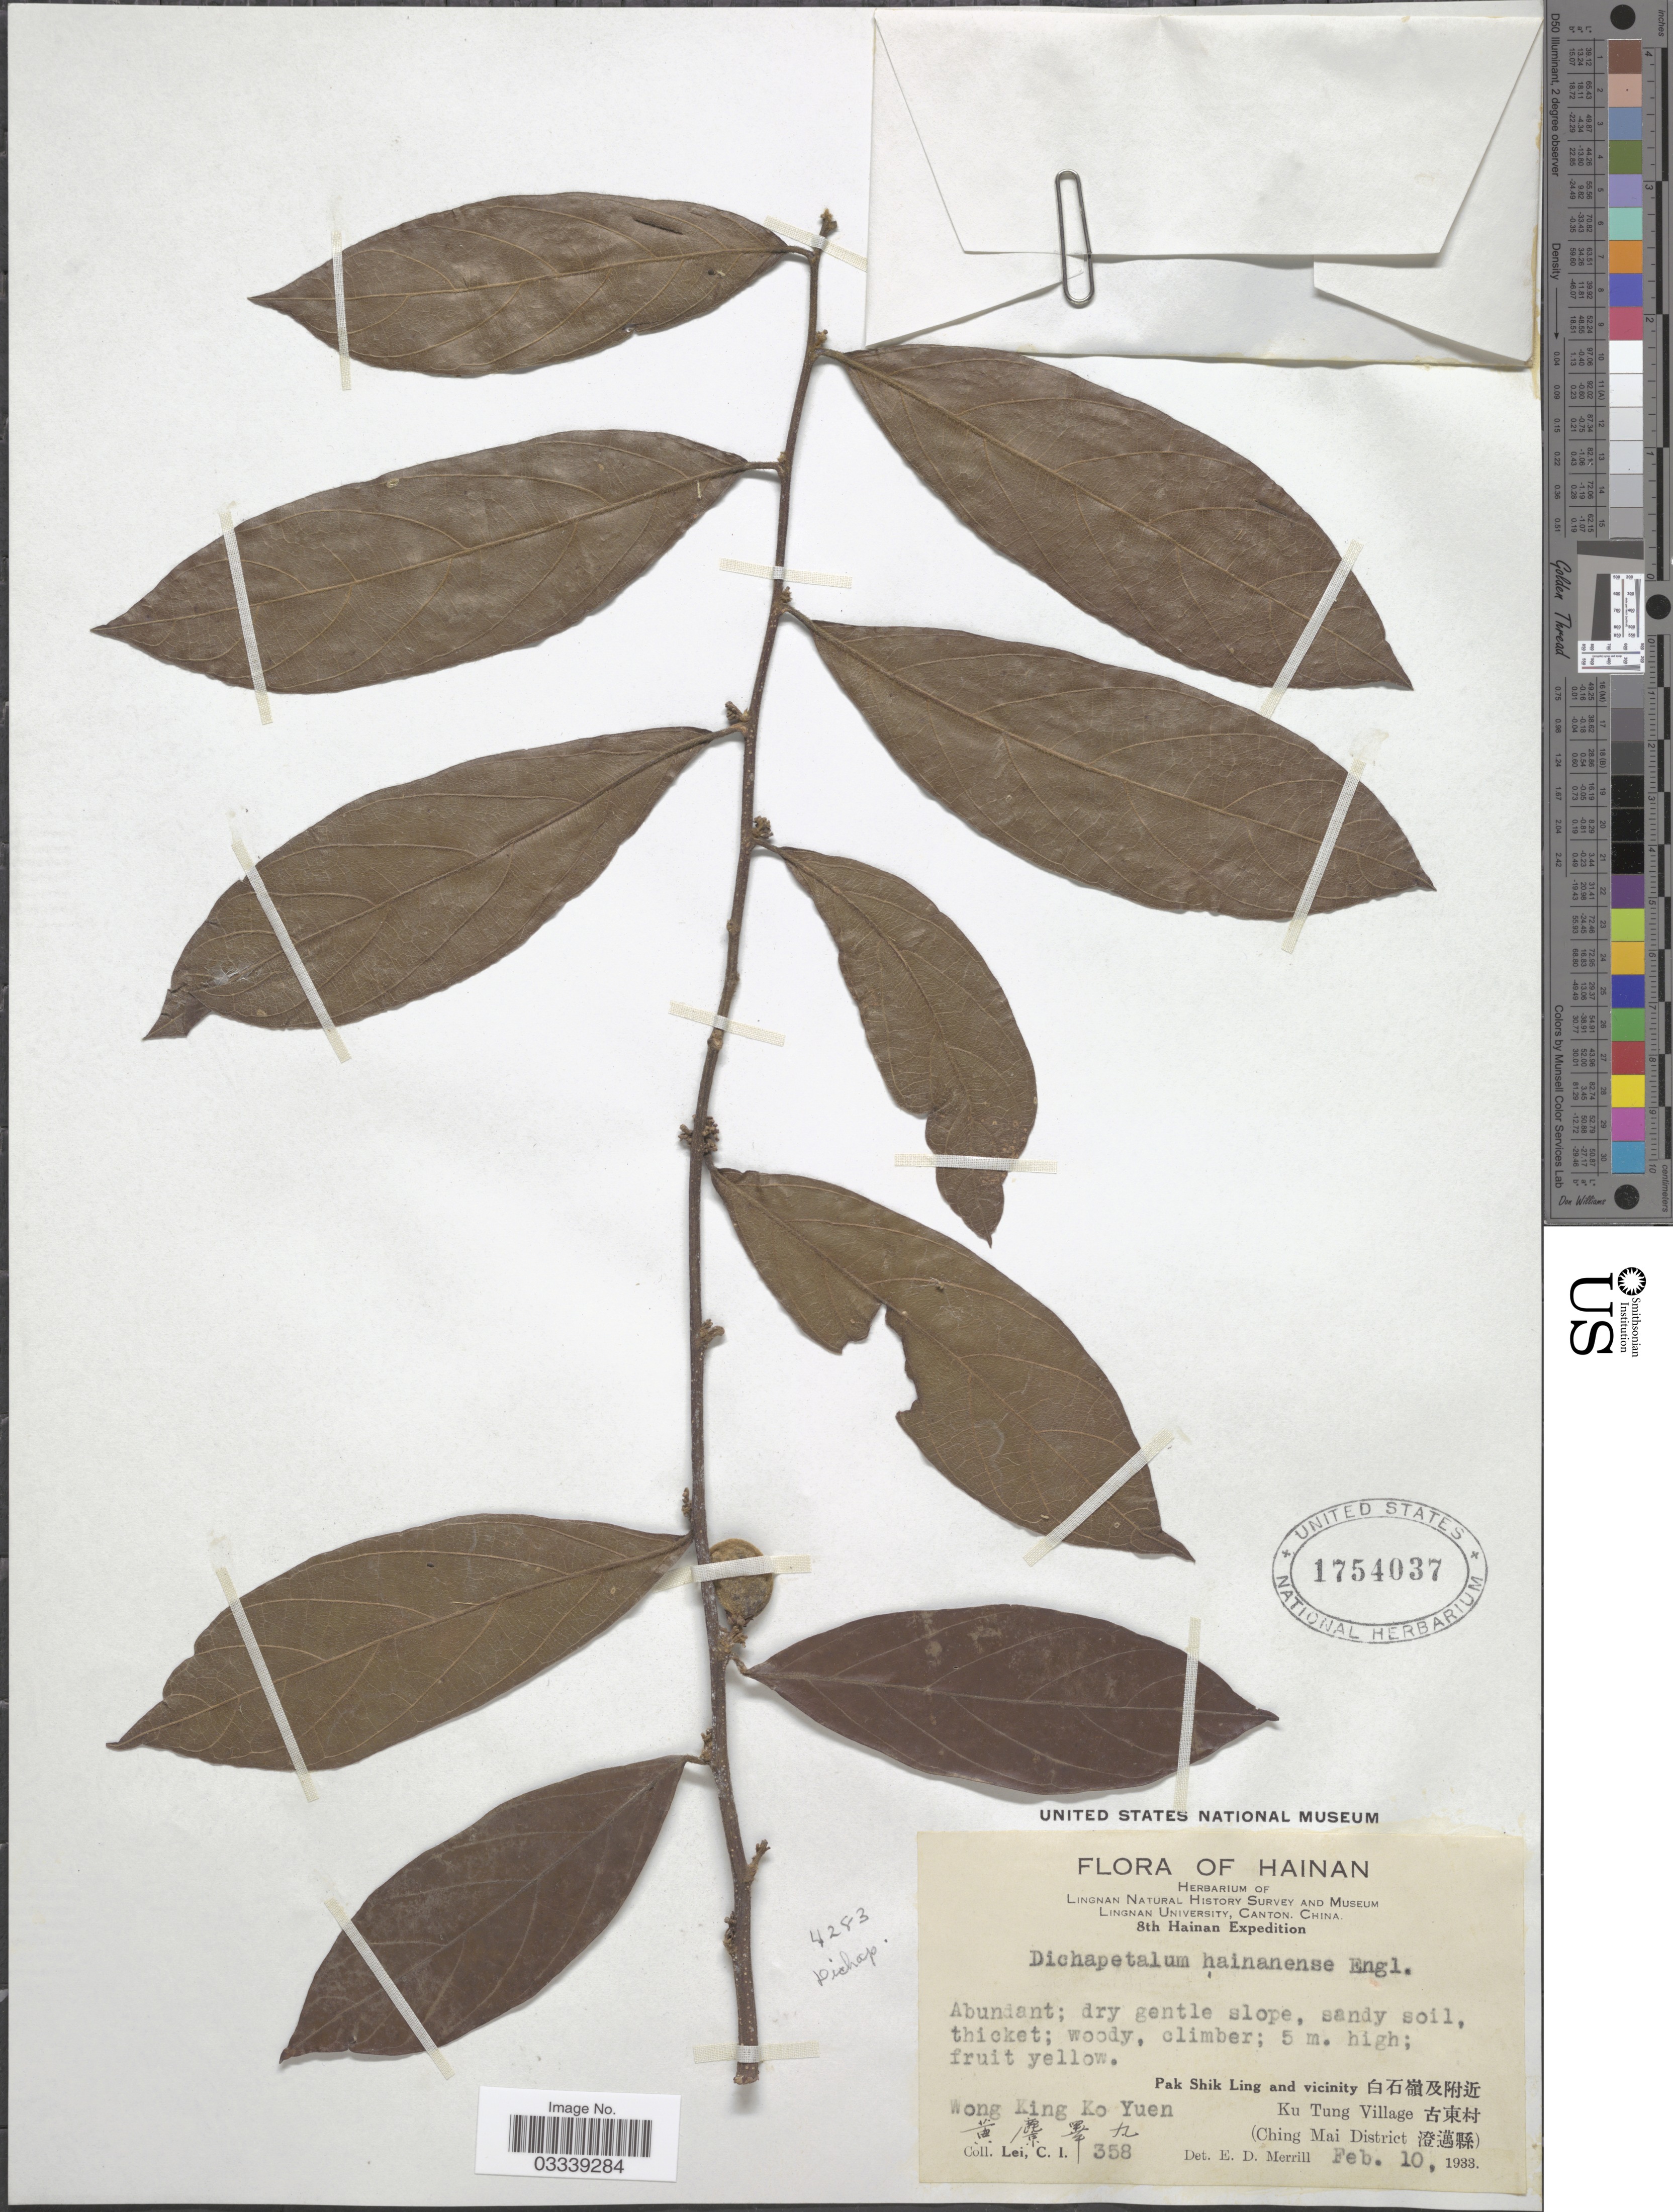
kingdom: Plantae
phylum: Tracheophyta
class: Magnoliopsida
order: Malpighiales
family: Dichapetalaceae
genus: Dichapetalum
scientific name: Dichapetalum hainanense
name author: (Hance) Engl.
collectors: C. I. Lei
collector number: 358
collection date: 1933-02-10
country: China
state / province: Hainan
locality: Wgking Ko Yuen, Pak Shik Ling and vicinity, Ku Tung Village (Ching Mai District).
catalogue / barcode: US 1754037